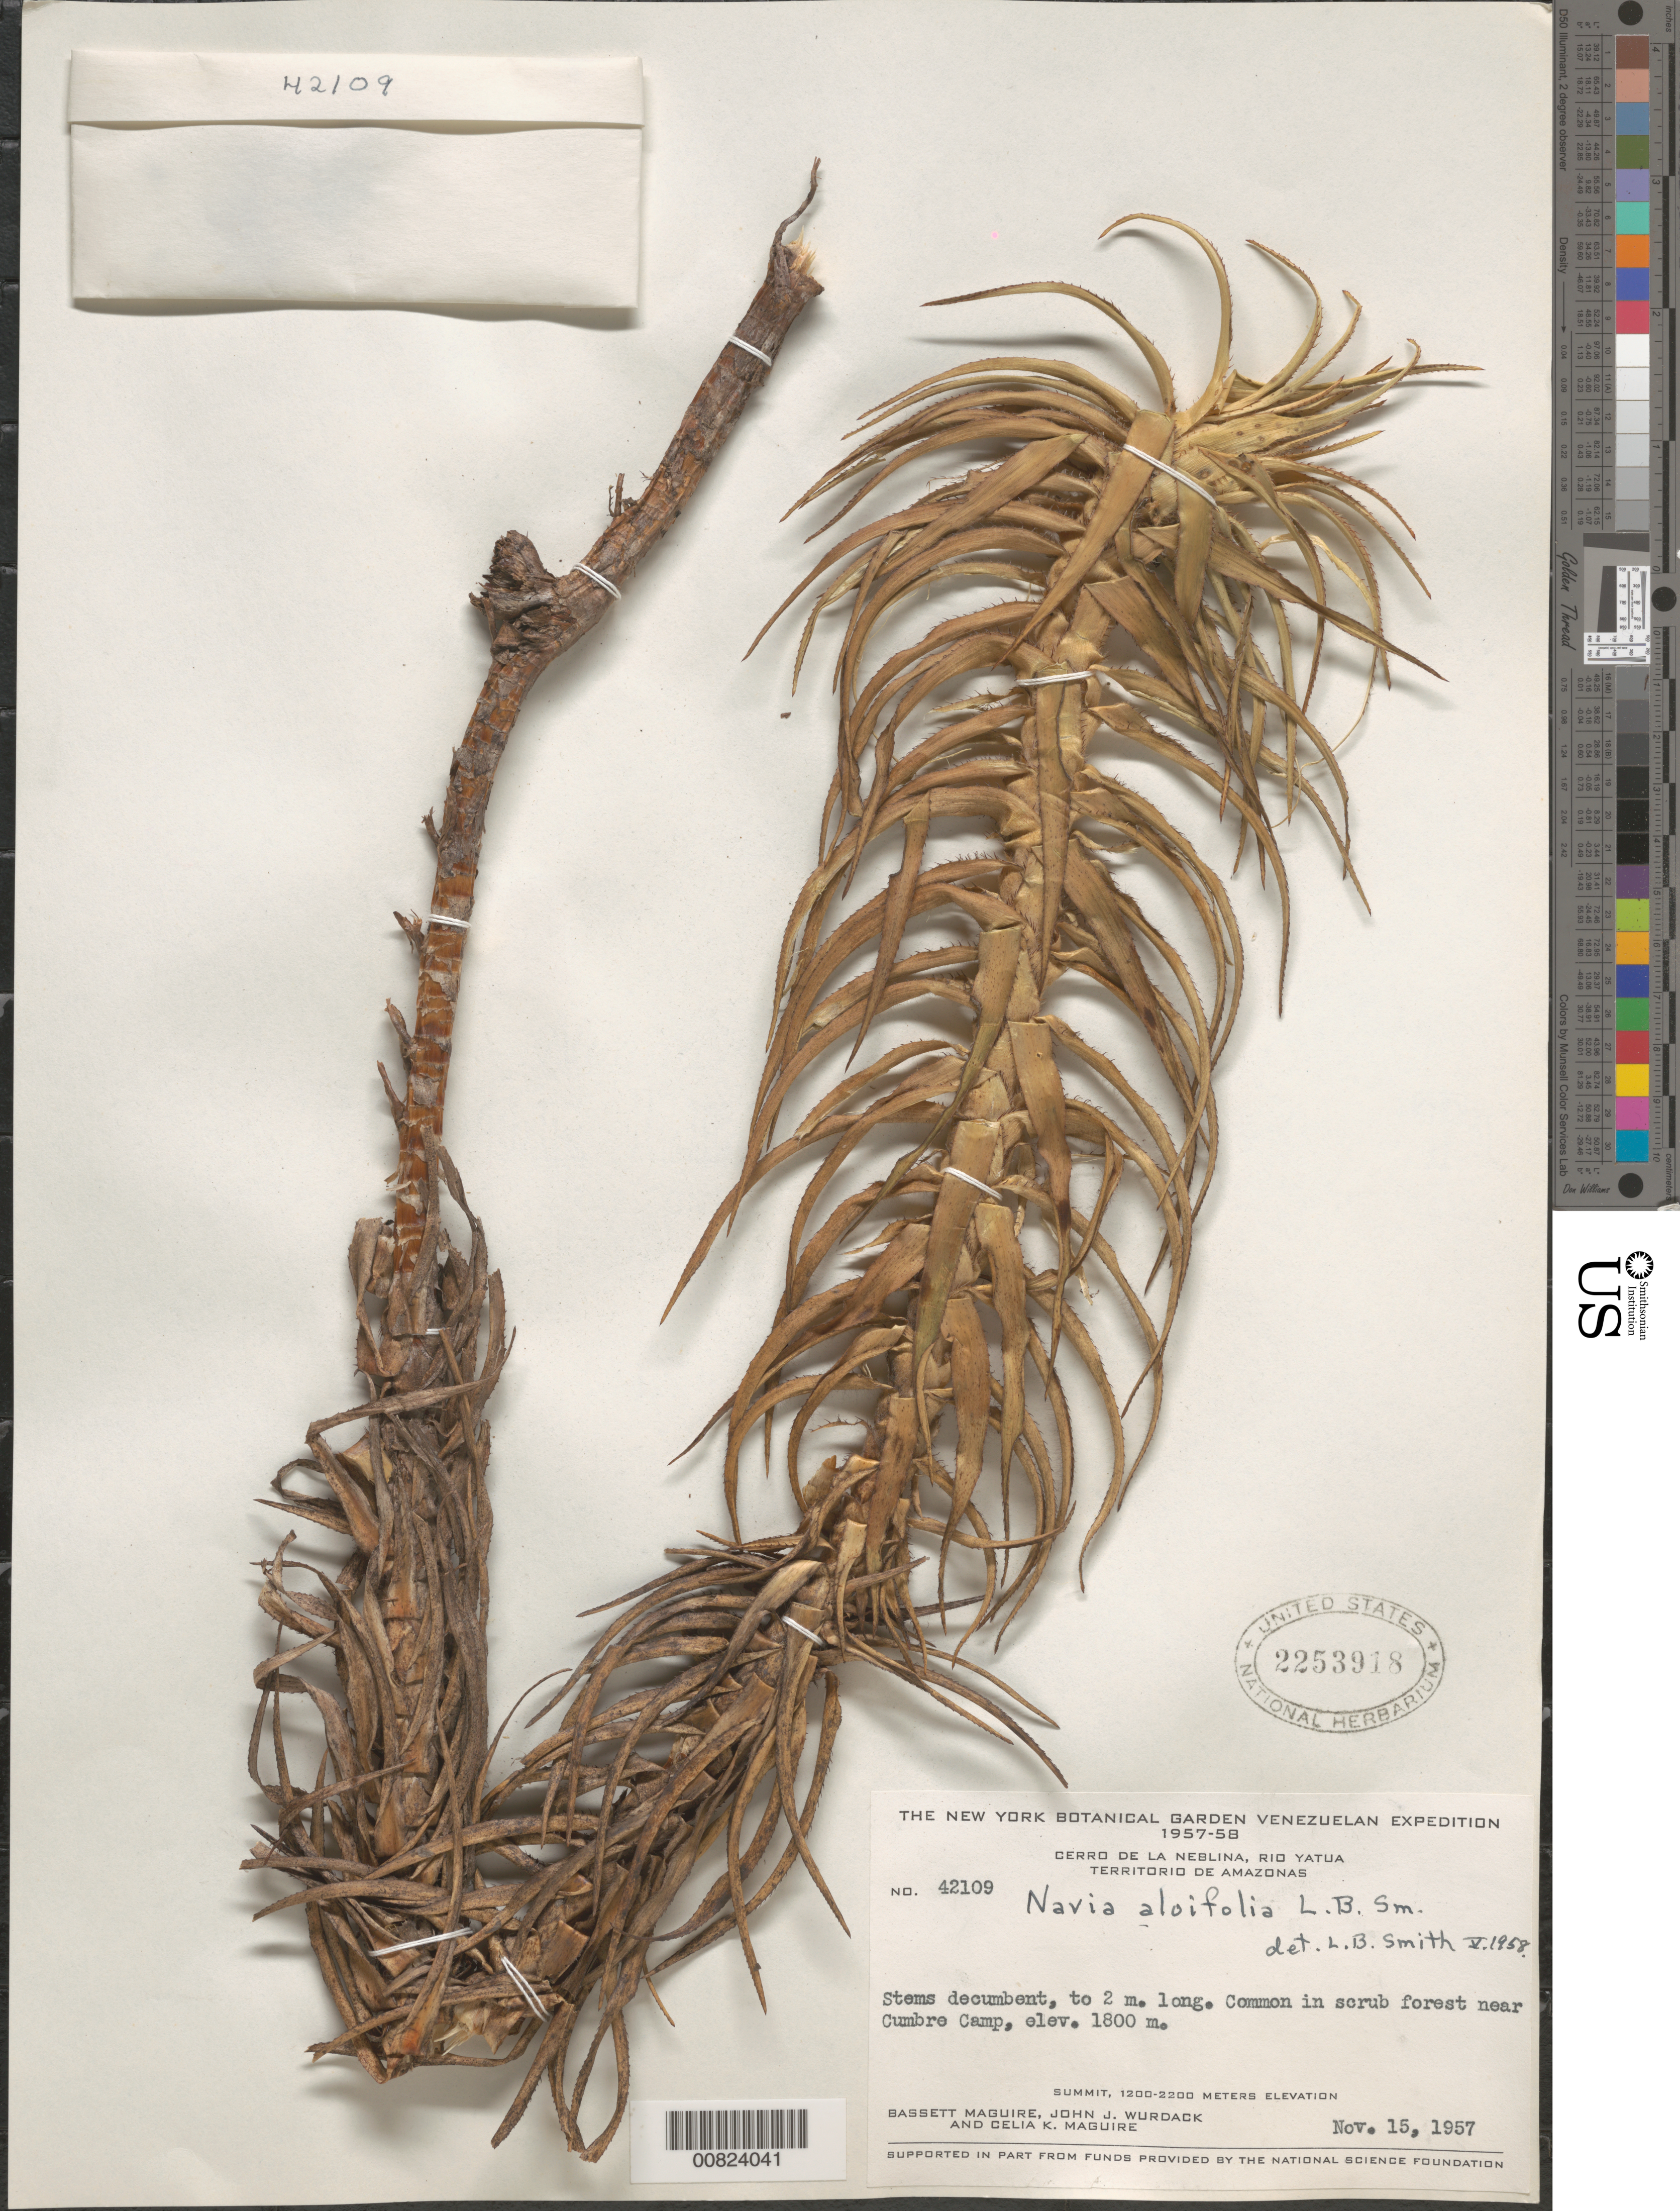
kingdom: Plantae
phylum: Tracheophyta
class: Liliopsida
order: Poales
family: Bromeliaceae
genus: Navia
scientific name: Navia aloifolia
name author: L.B. Sm.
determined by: Smith, Lyman B., (US), NMNH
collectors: B. Maguire, J. J. Wurdack & C. K. Maguire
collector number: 42109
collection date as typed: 15-Nov-57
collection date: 1957-11-15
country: Venezuela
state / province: Amazonas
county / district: Río Negro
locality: Cerro de la Neblina, Río Yatua, Cumbre Camp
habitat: Scrub forest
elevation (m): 1800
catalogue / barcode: US 2253918